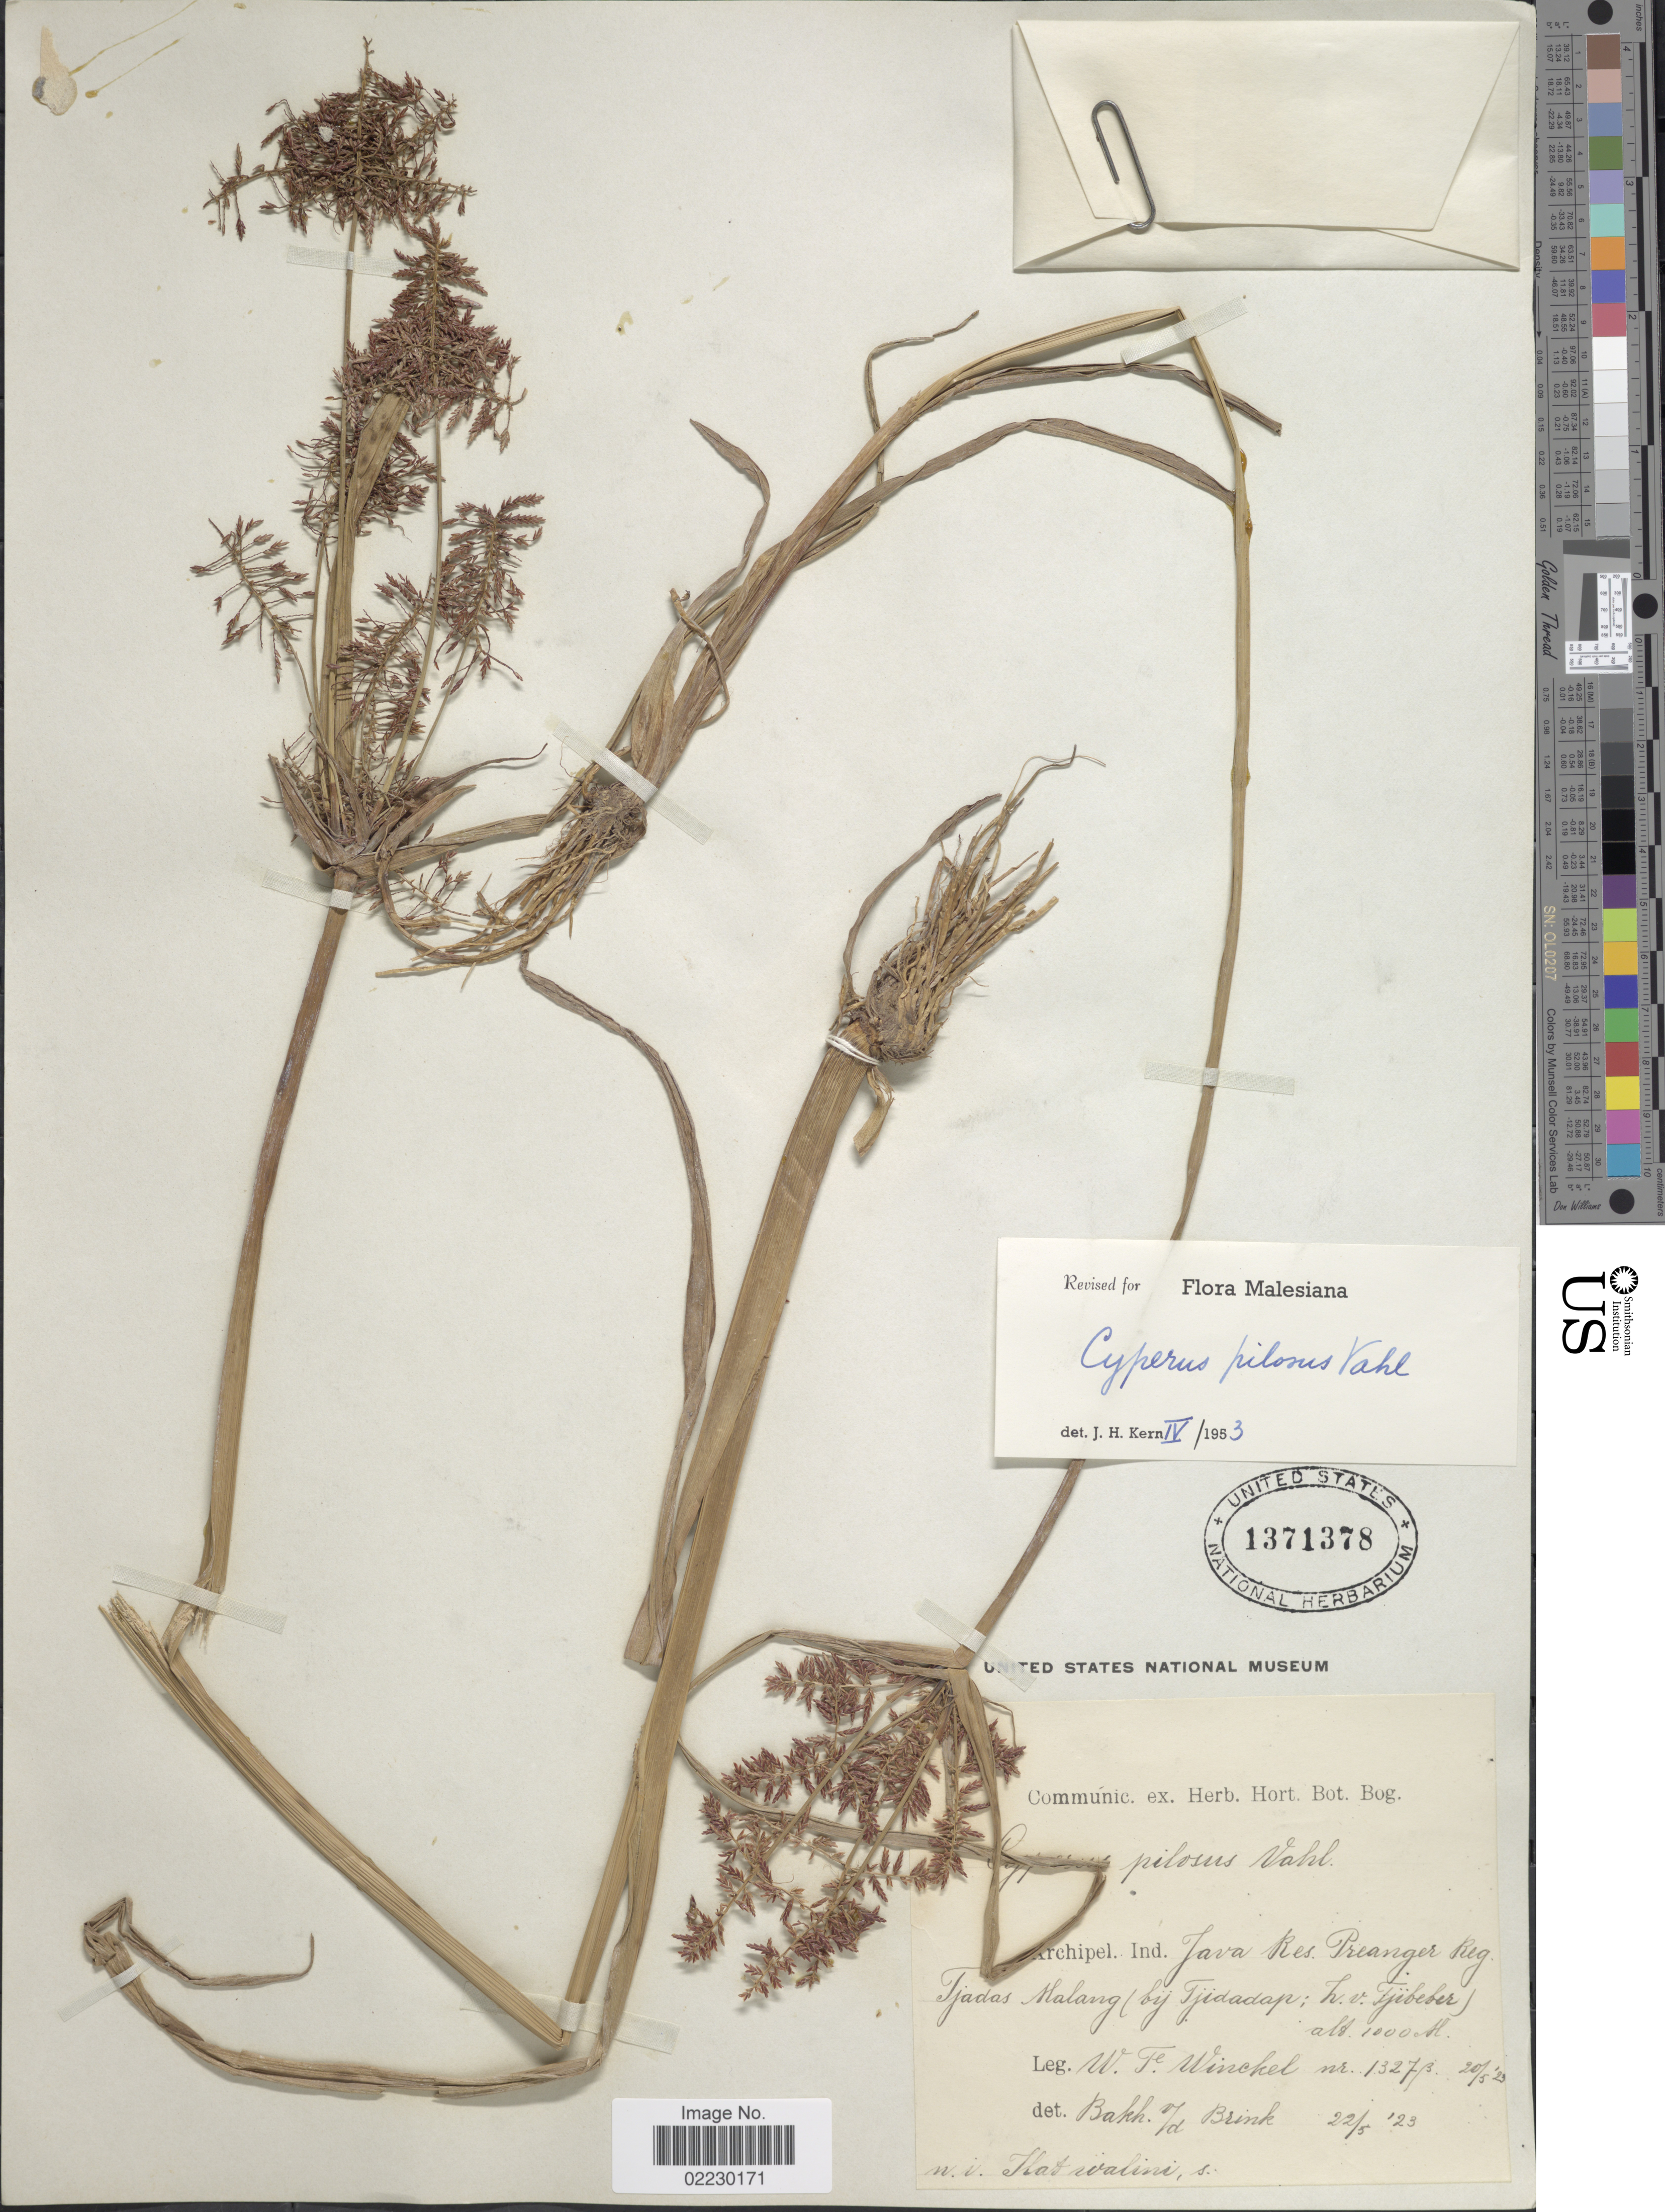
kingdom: Plantae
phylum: Tracheophyta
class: Liliopsida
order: Poales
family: Cyperaceae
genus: Cyperus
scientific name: Cyperus pilosus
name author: Vahl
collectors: W. Winckel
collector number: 1327B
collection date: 1923-05-20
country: Indonesia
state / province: Java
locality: Res. Preanger Reg. Tjadas Halang (bij Tjidapan: L.v. Tjibeber)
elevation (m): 305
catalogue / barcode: US 1371378